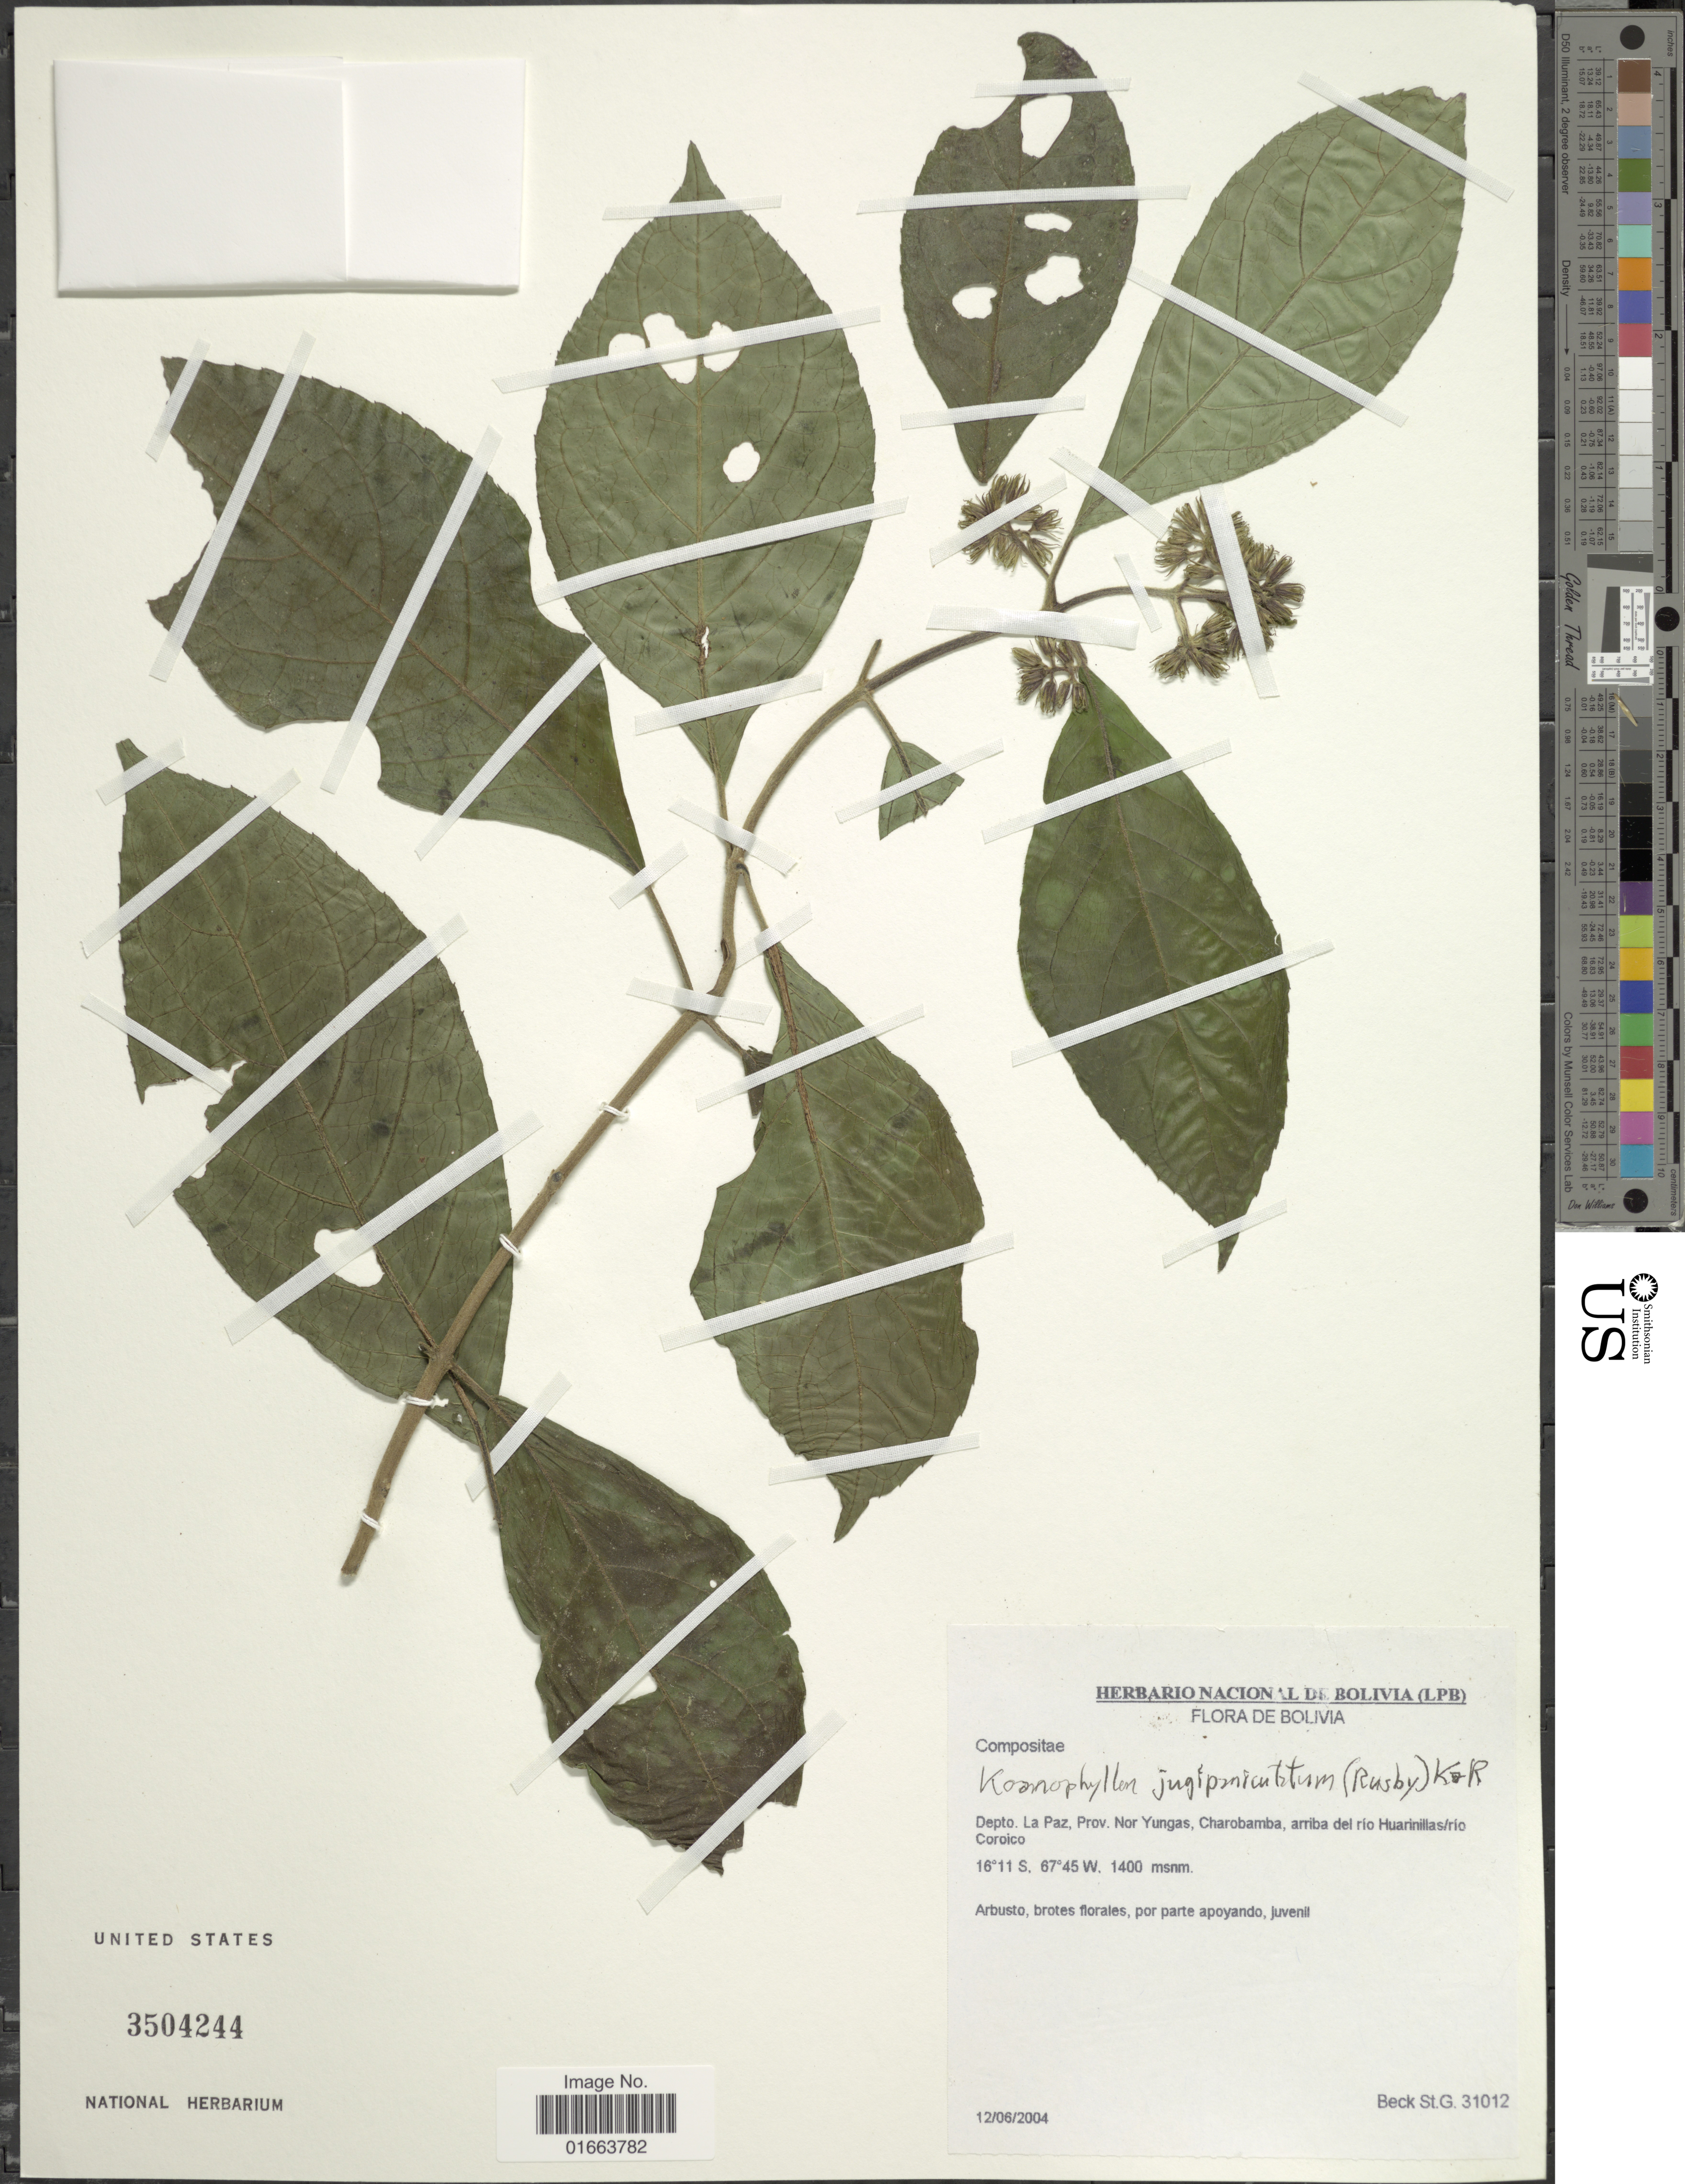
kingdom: Plantae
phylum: Tracheophyta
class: Magnoliopsida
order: Asterales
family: Asteraceae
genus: Koanophyllon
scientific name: Koanophyllon jugipaniculatum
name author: (Rusby) R.M. King & H. Rob.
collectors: S. G. Beck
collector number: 31012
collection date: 2004-06-12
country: Bolivia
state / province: La Paz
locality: Prov. Nor Yungas, Charobamba, arriba del río Huarinillas/río Coroico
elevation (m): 1400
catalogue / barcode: US 3504244